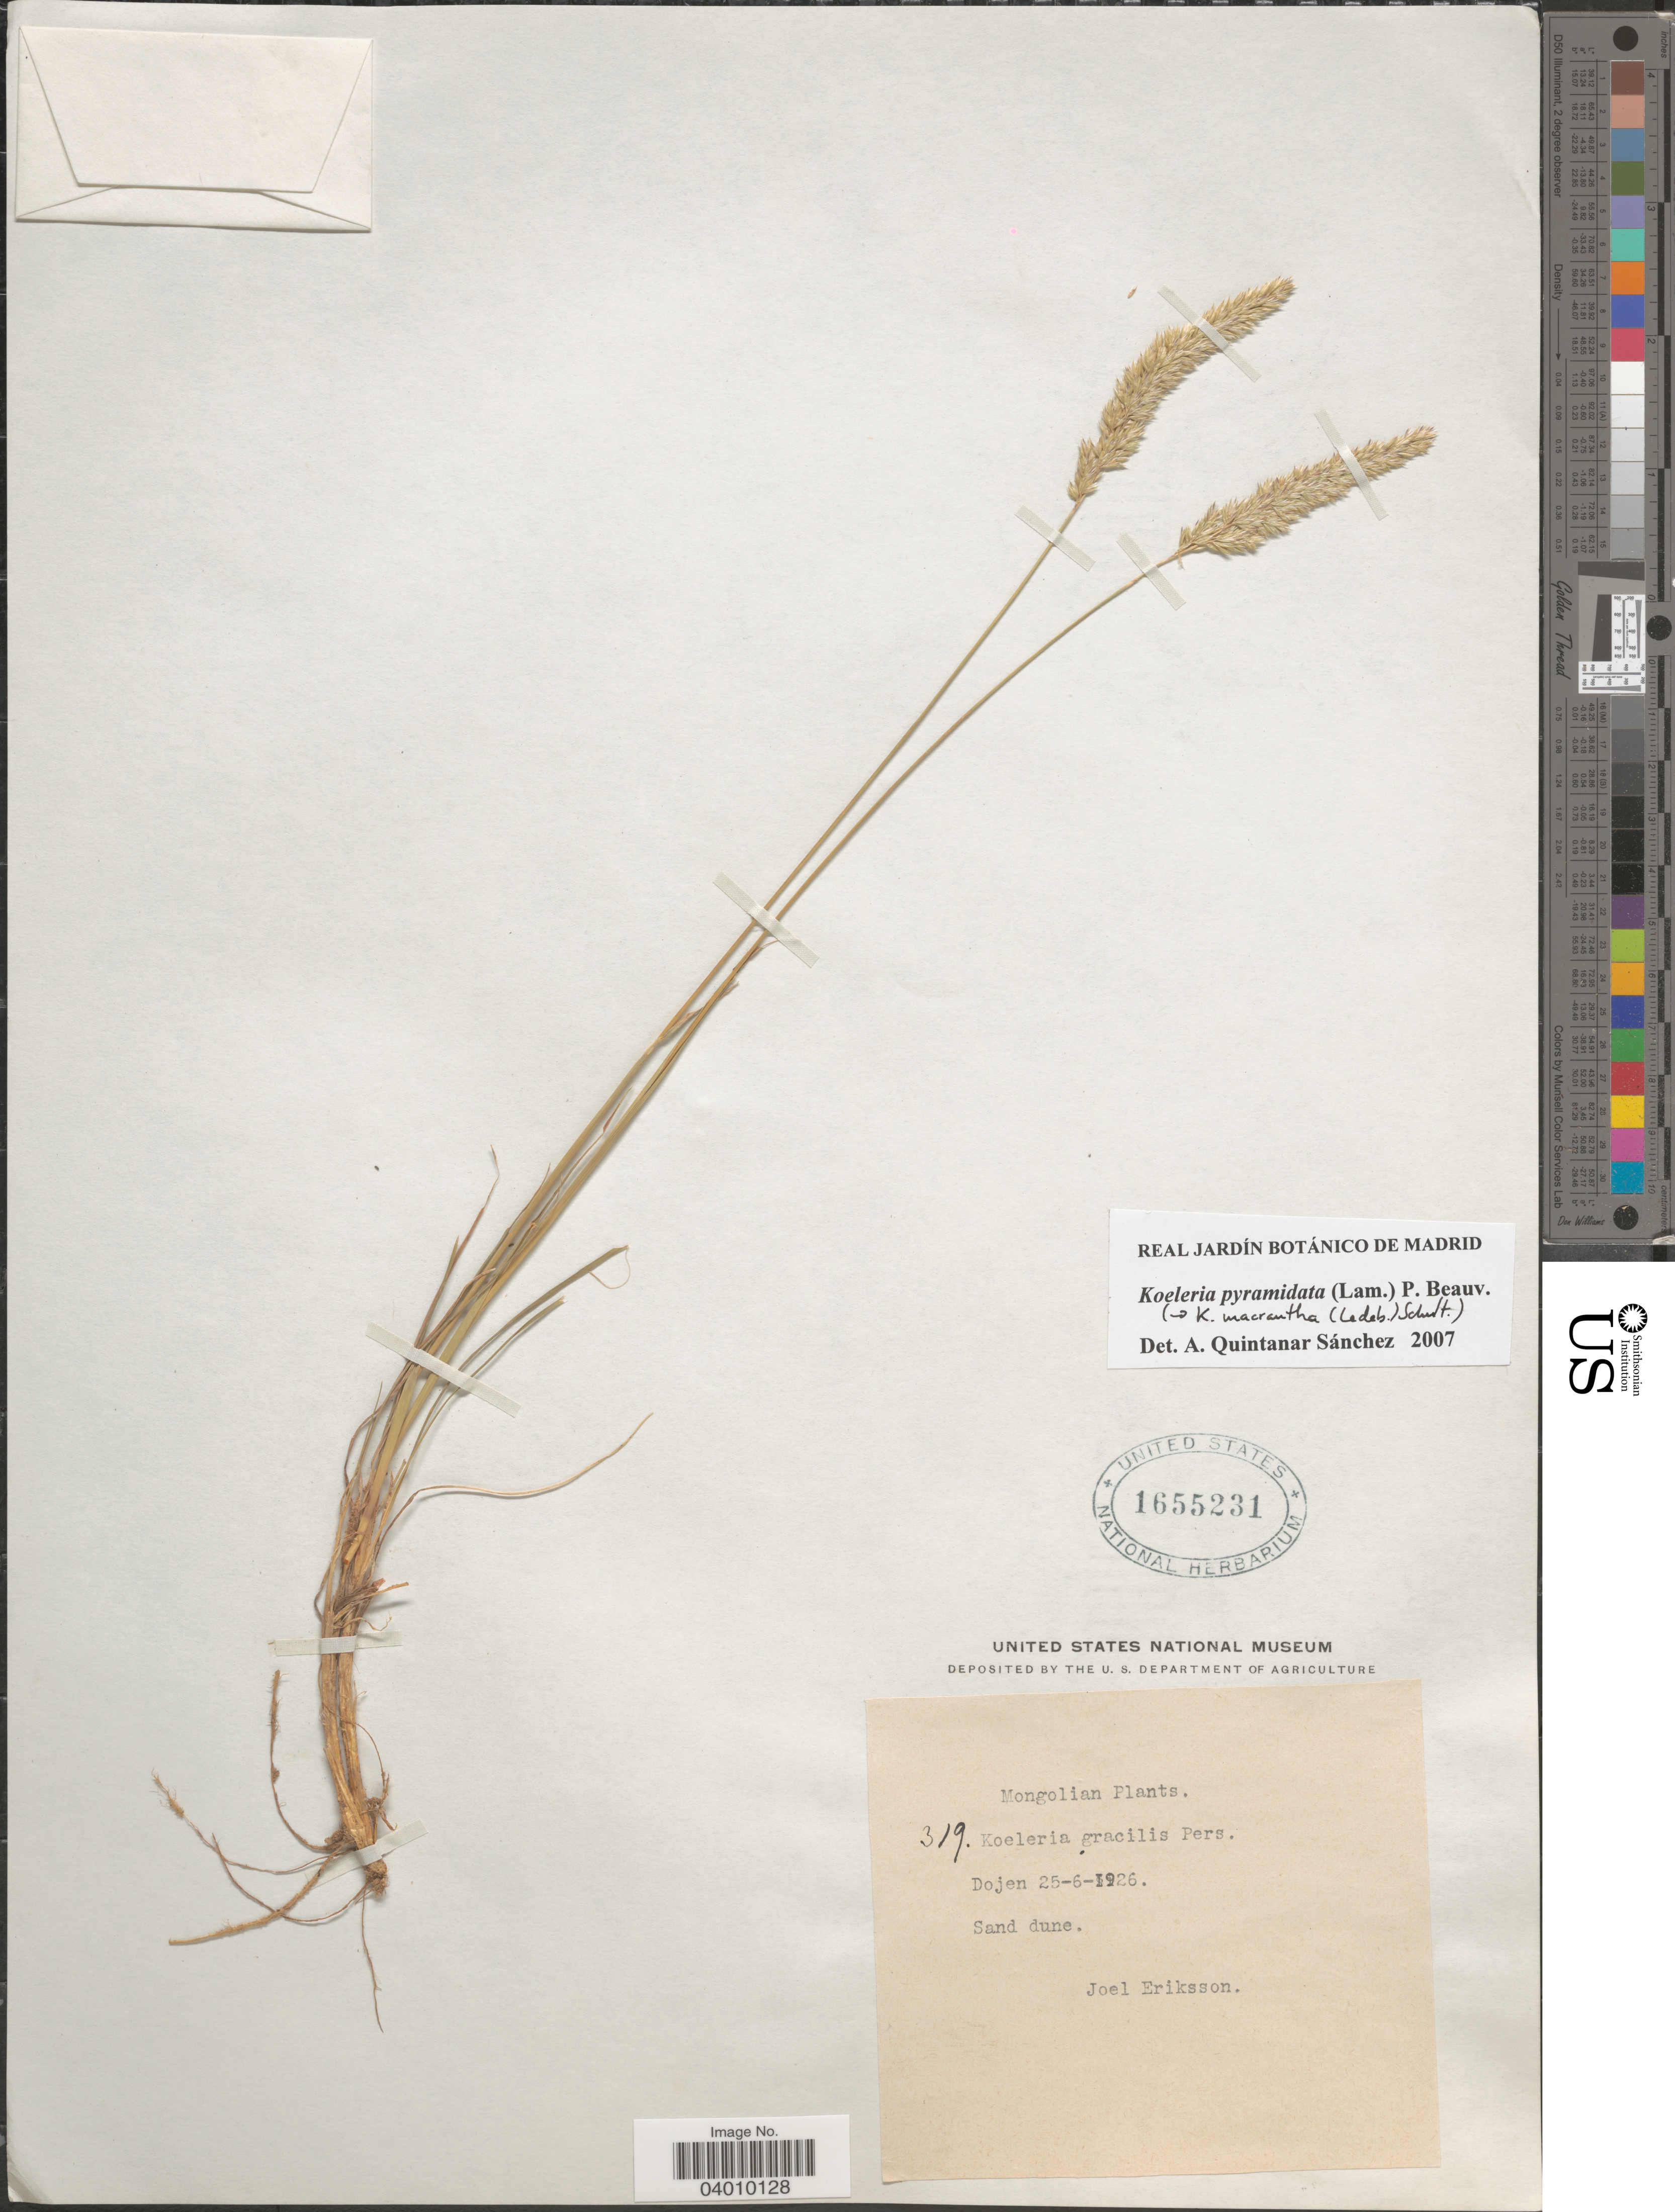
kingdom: Plantae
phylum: Tracheophyta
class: Liliopsida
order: Poales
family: Poaceae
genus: Koeleria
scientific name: Koeleria pyramidata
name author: (Lam.) P. Beauv.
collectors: J. Eriksson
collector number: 319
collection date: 1926-06-25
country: Mongolia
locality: Dojen.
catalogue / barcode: US 1655231